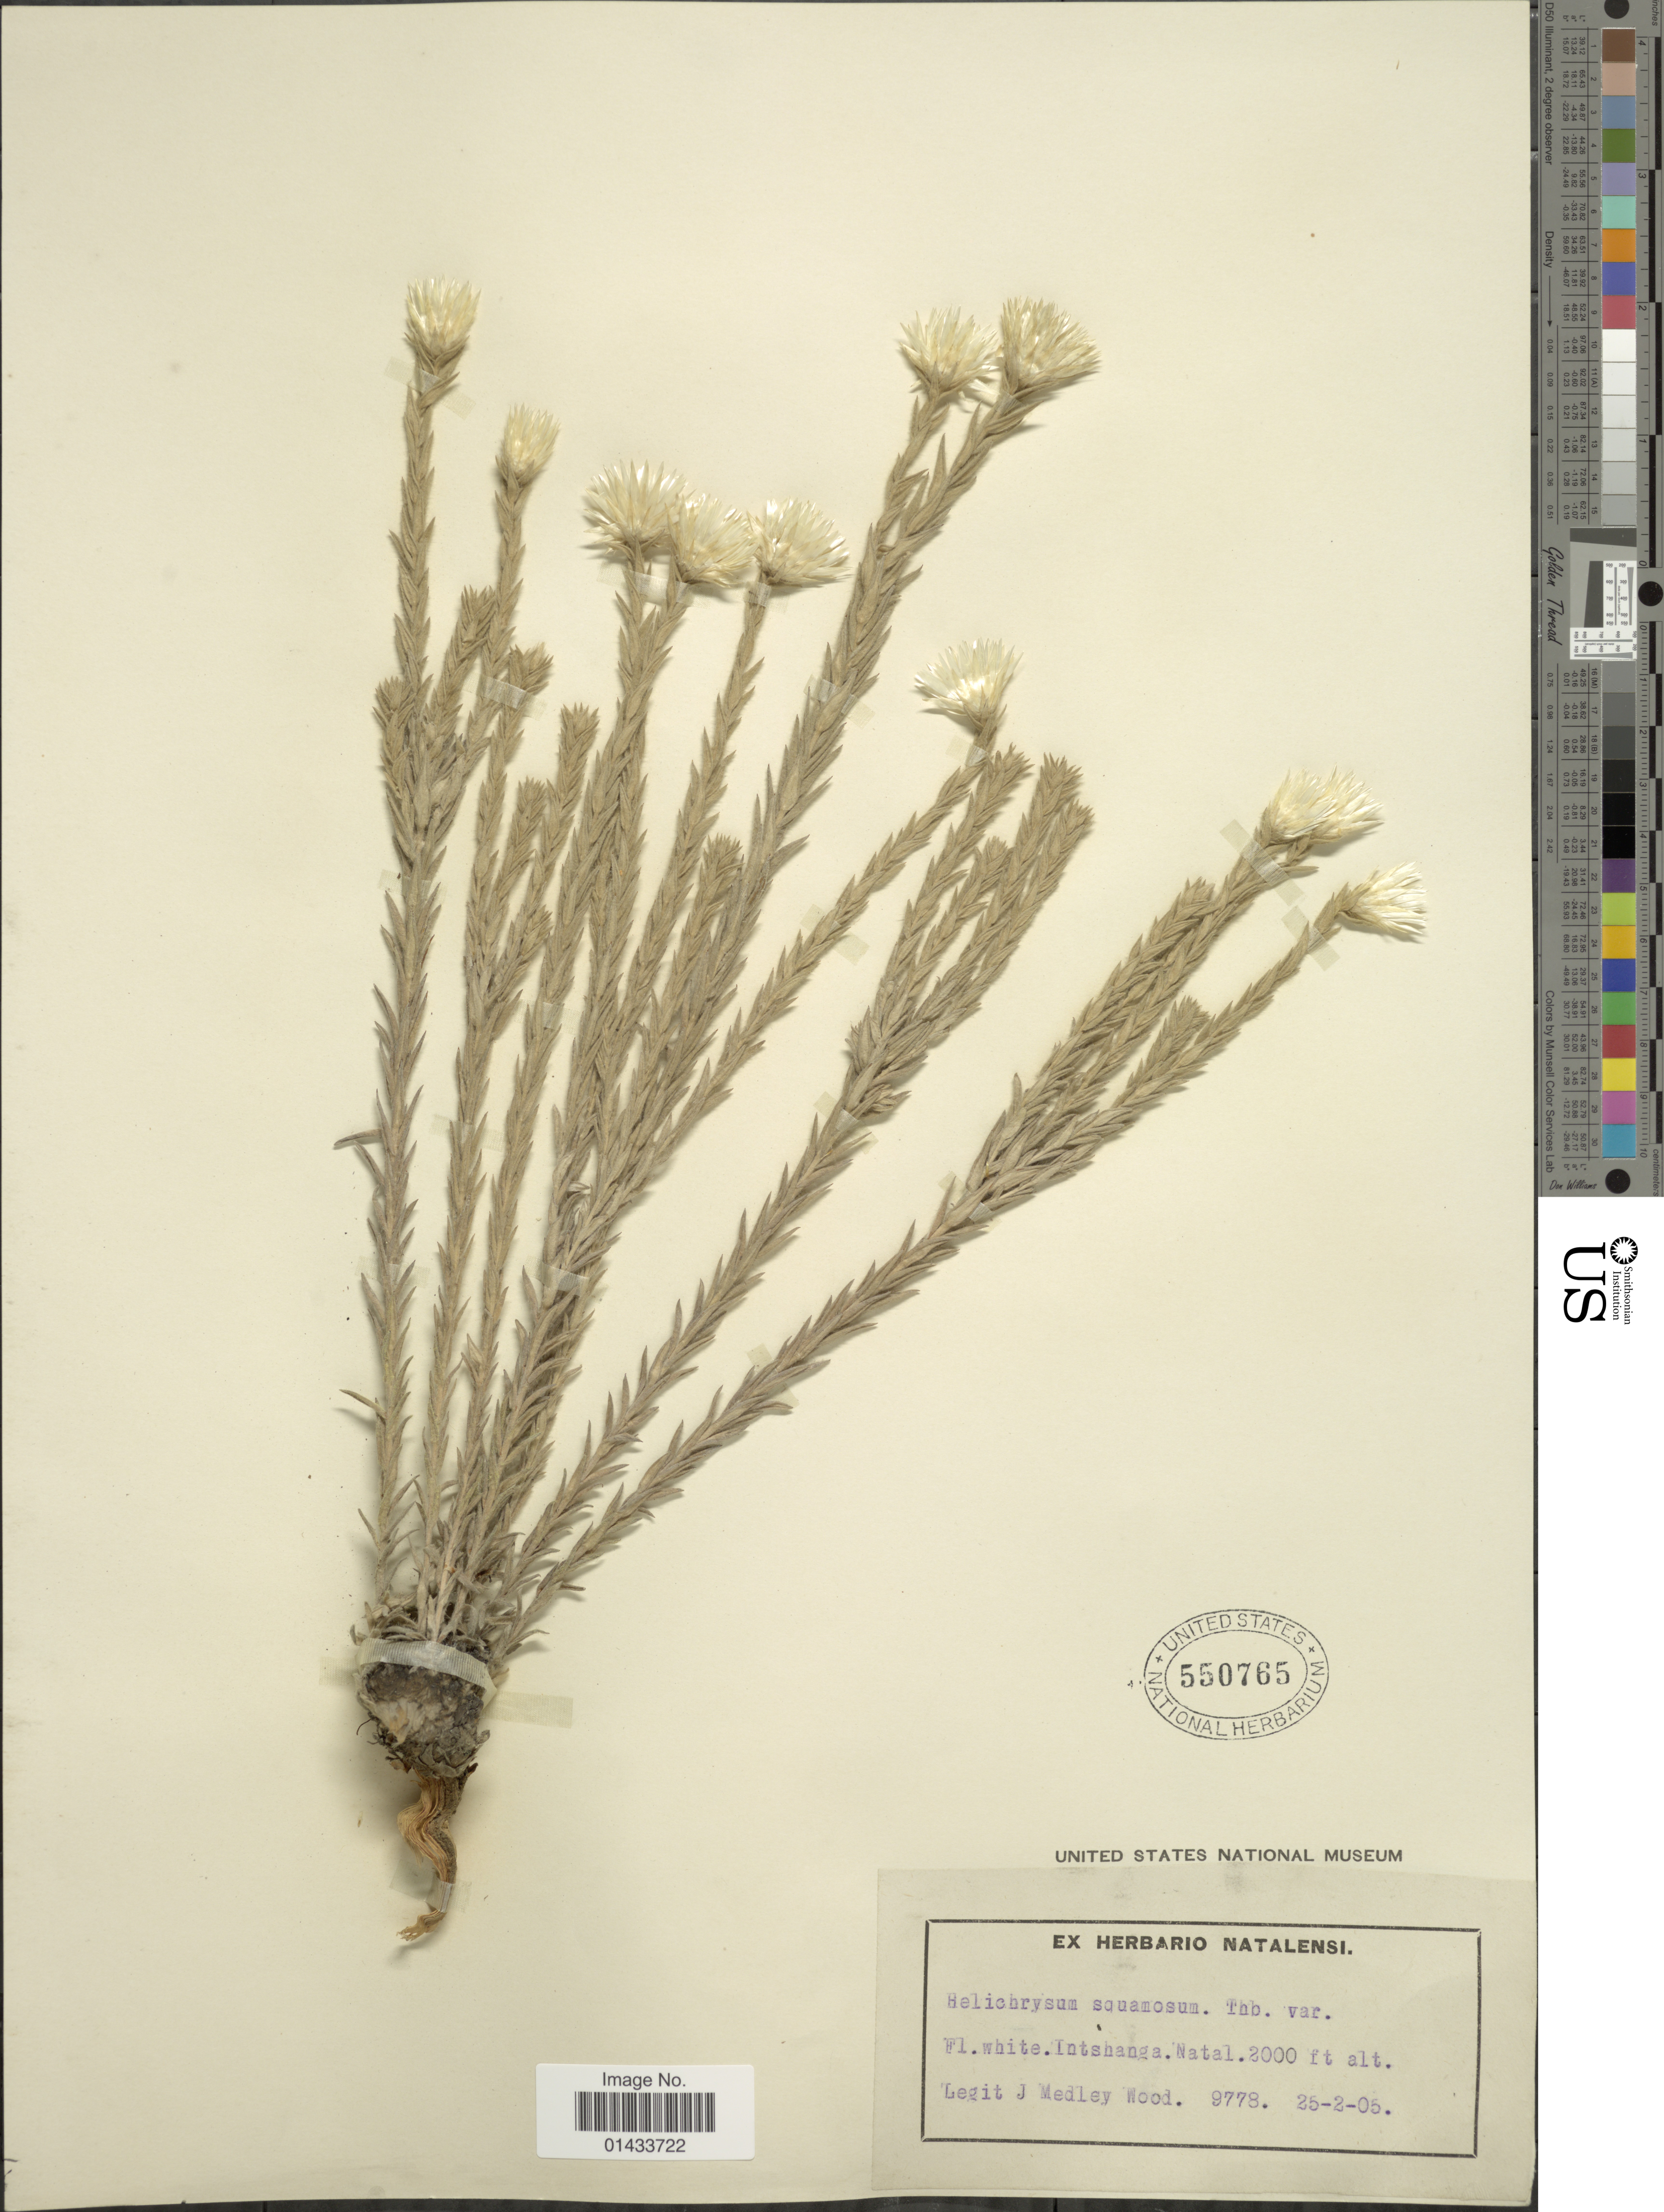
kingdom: Plantae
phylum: Tracheophyta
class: Magnoliopsida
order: Asterales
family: Asteraceae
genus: Helichrysum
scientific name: Helichrysum squamosum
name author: Thunb.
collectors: J. M. Wood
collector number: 9778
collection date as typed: Transcribed d/m/y: 25/2/5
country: South Africa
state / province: KwaZulu-Natal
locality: Intshanga, Natal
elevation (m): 610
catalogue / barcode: US 550765